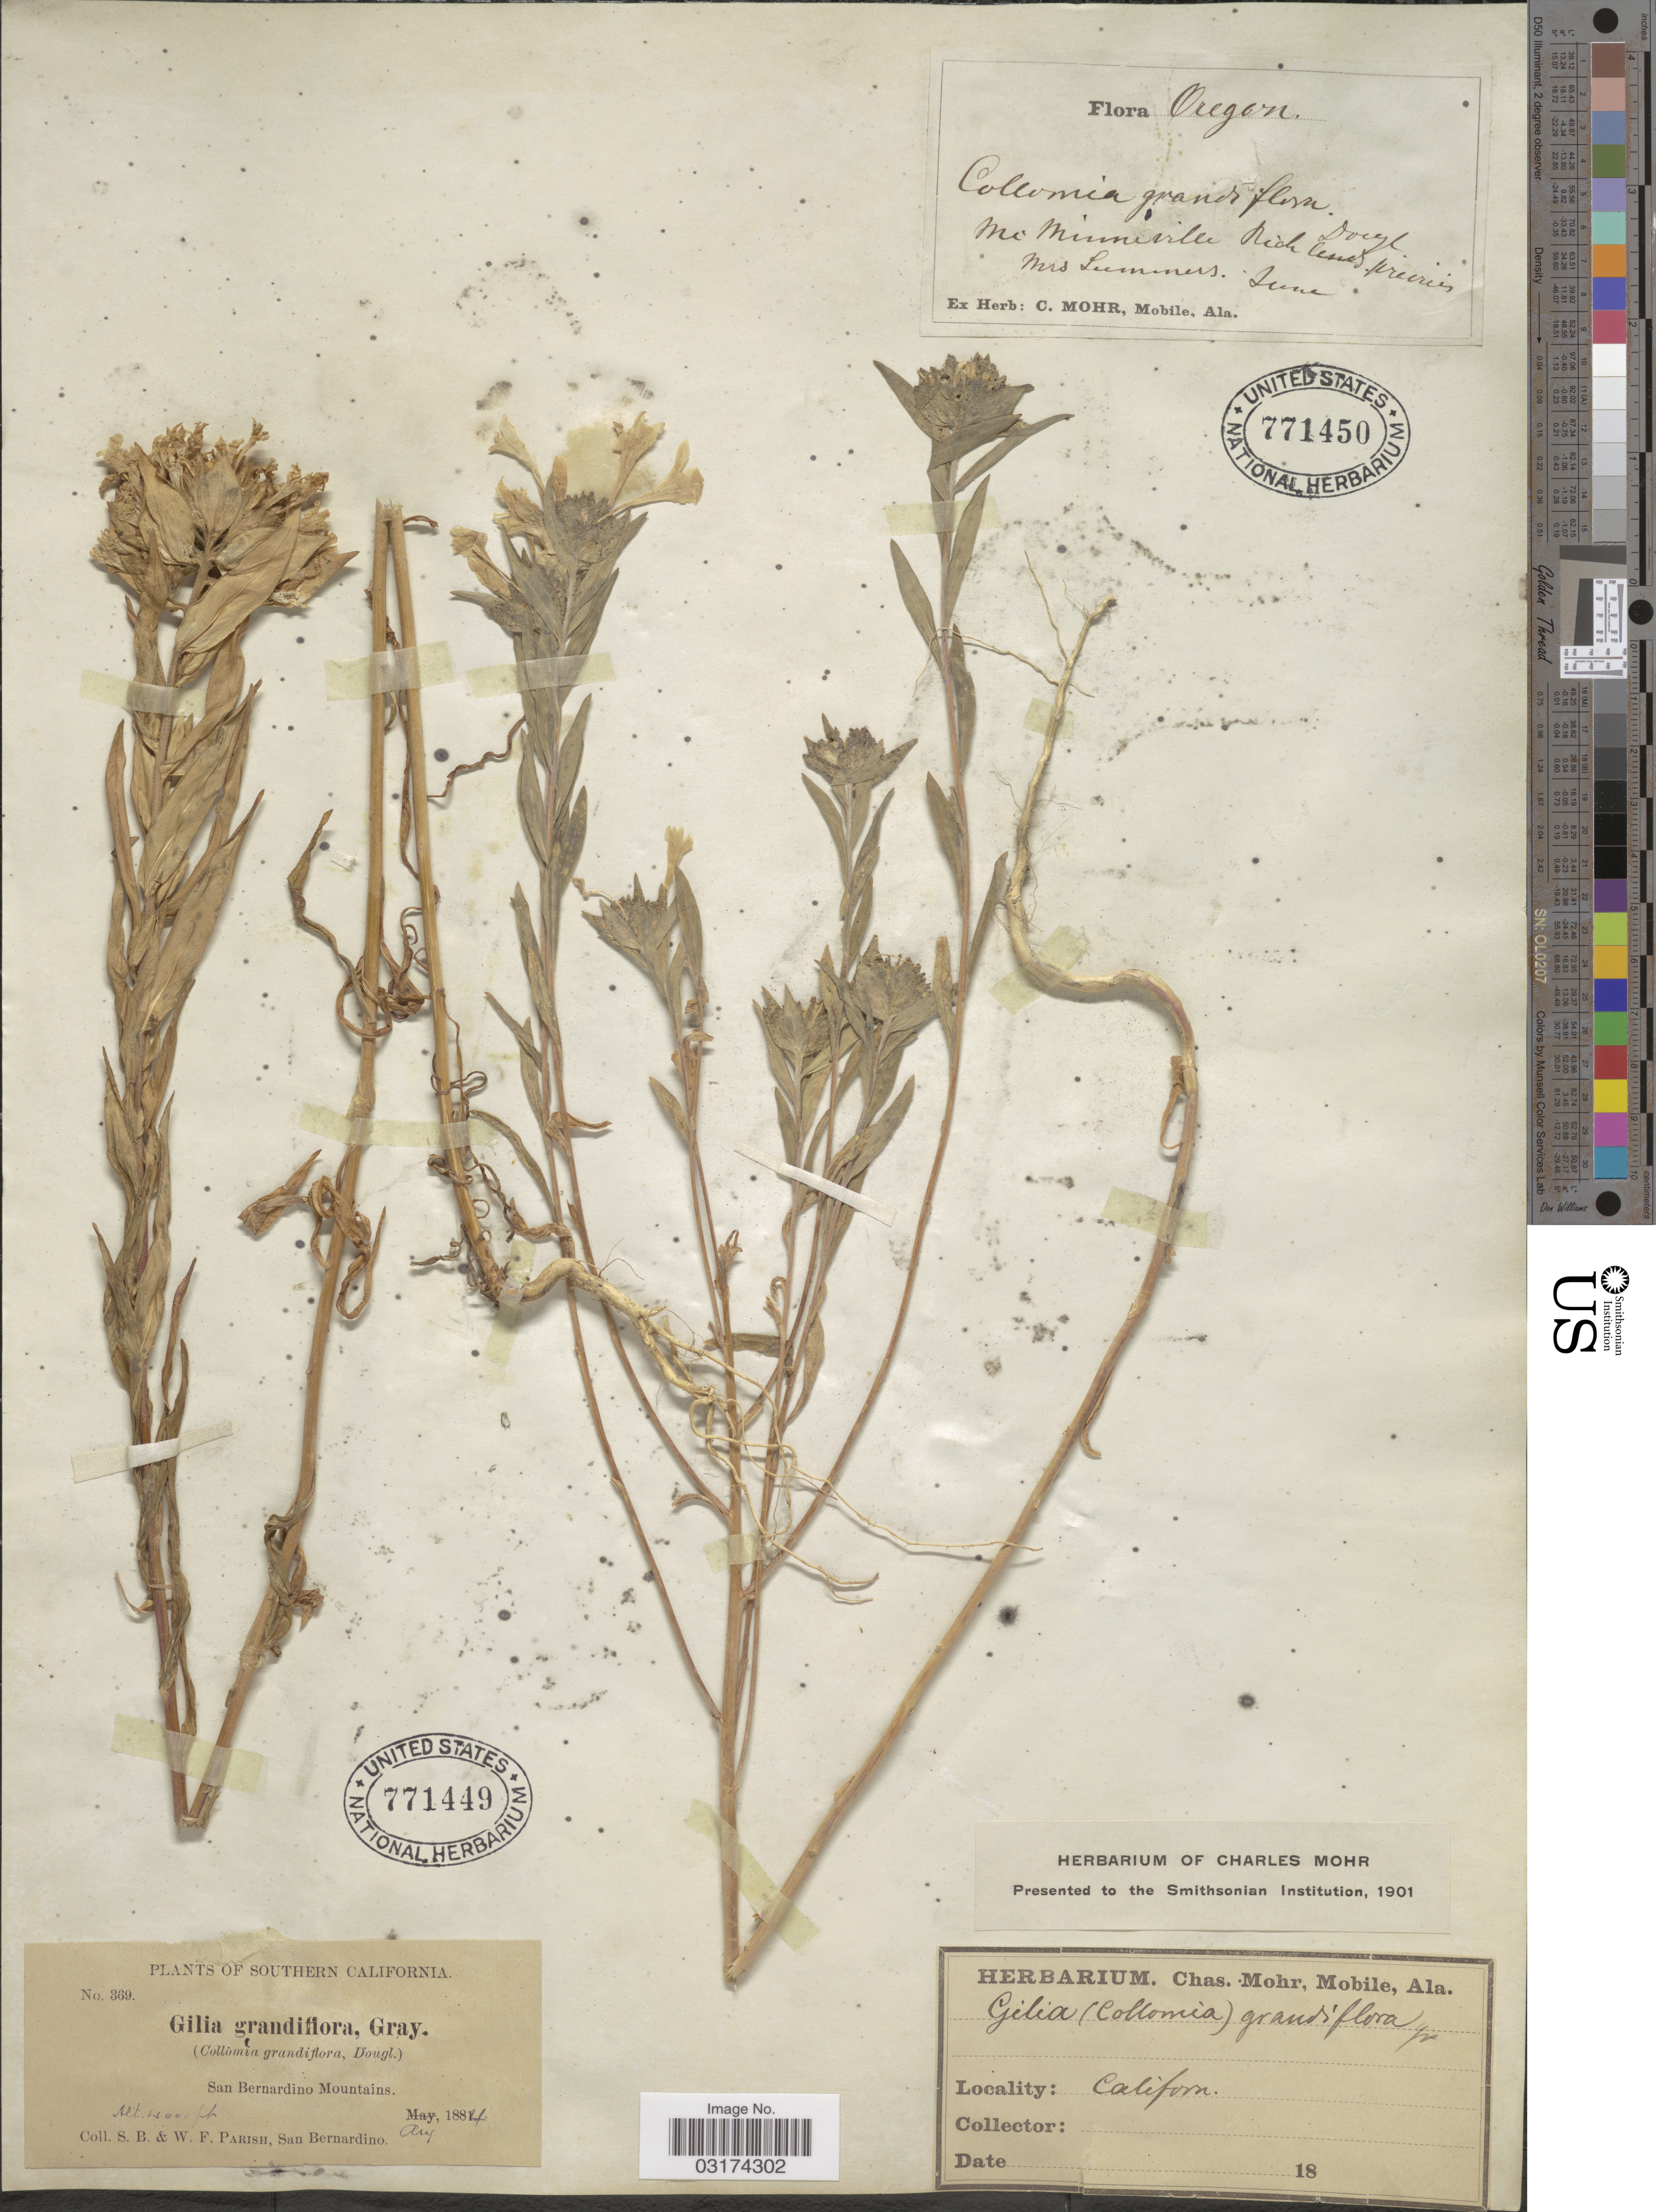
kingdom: Plantae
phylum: Tracheophyta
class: Magnoliopsida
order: Ericales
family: Polemoniaceae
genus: Collomia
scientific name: Collomia grandiflora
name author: Douglas ex Lindl.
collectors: S. B. Parish & W. F. Parish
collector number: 369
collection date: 1884-08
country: United States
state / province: California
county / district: San Bernardino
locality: Southern California. San Bernardino Mountains.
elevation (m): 1219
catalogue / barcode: US 771449